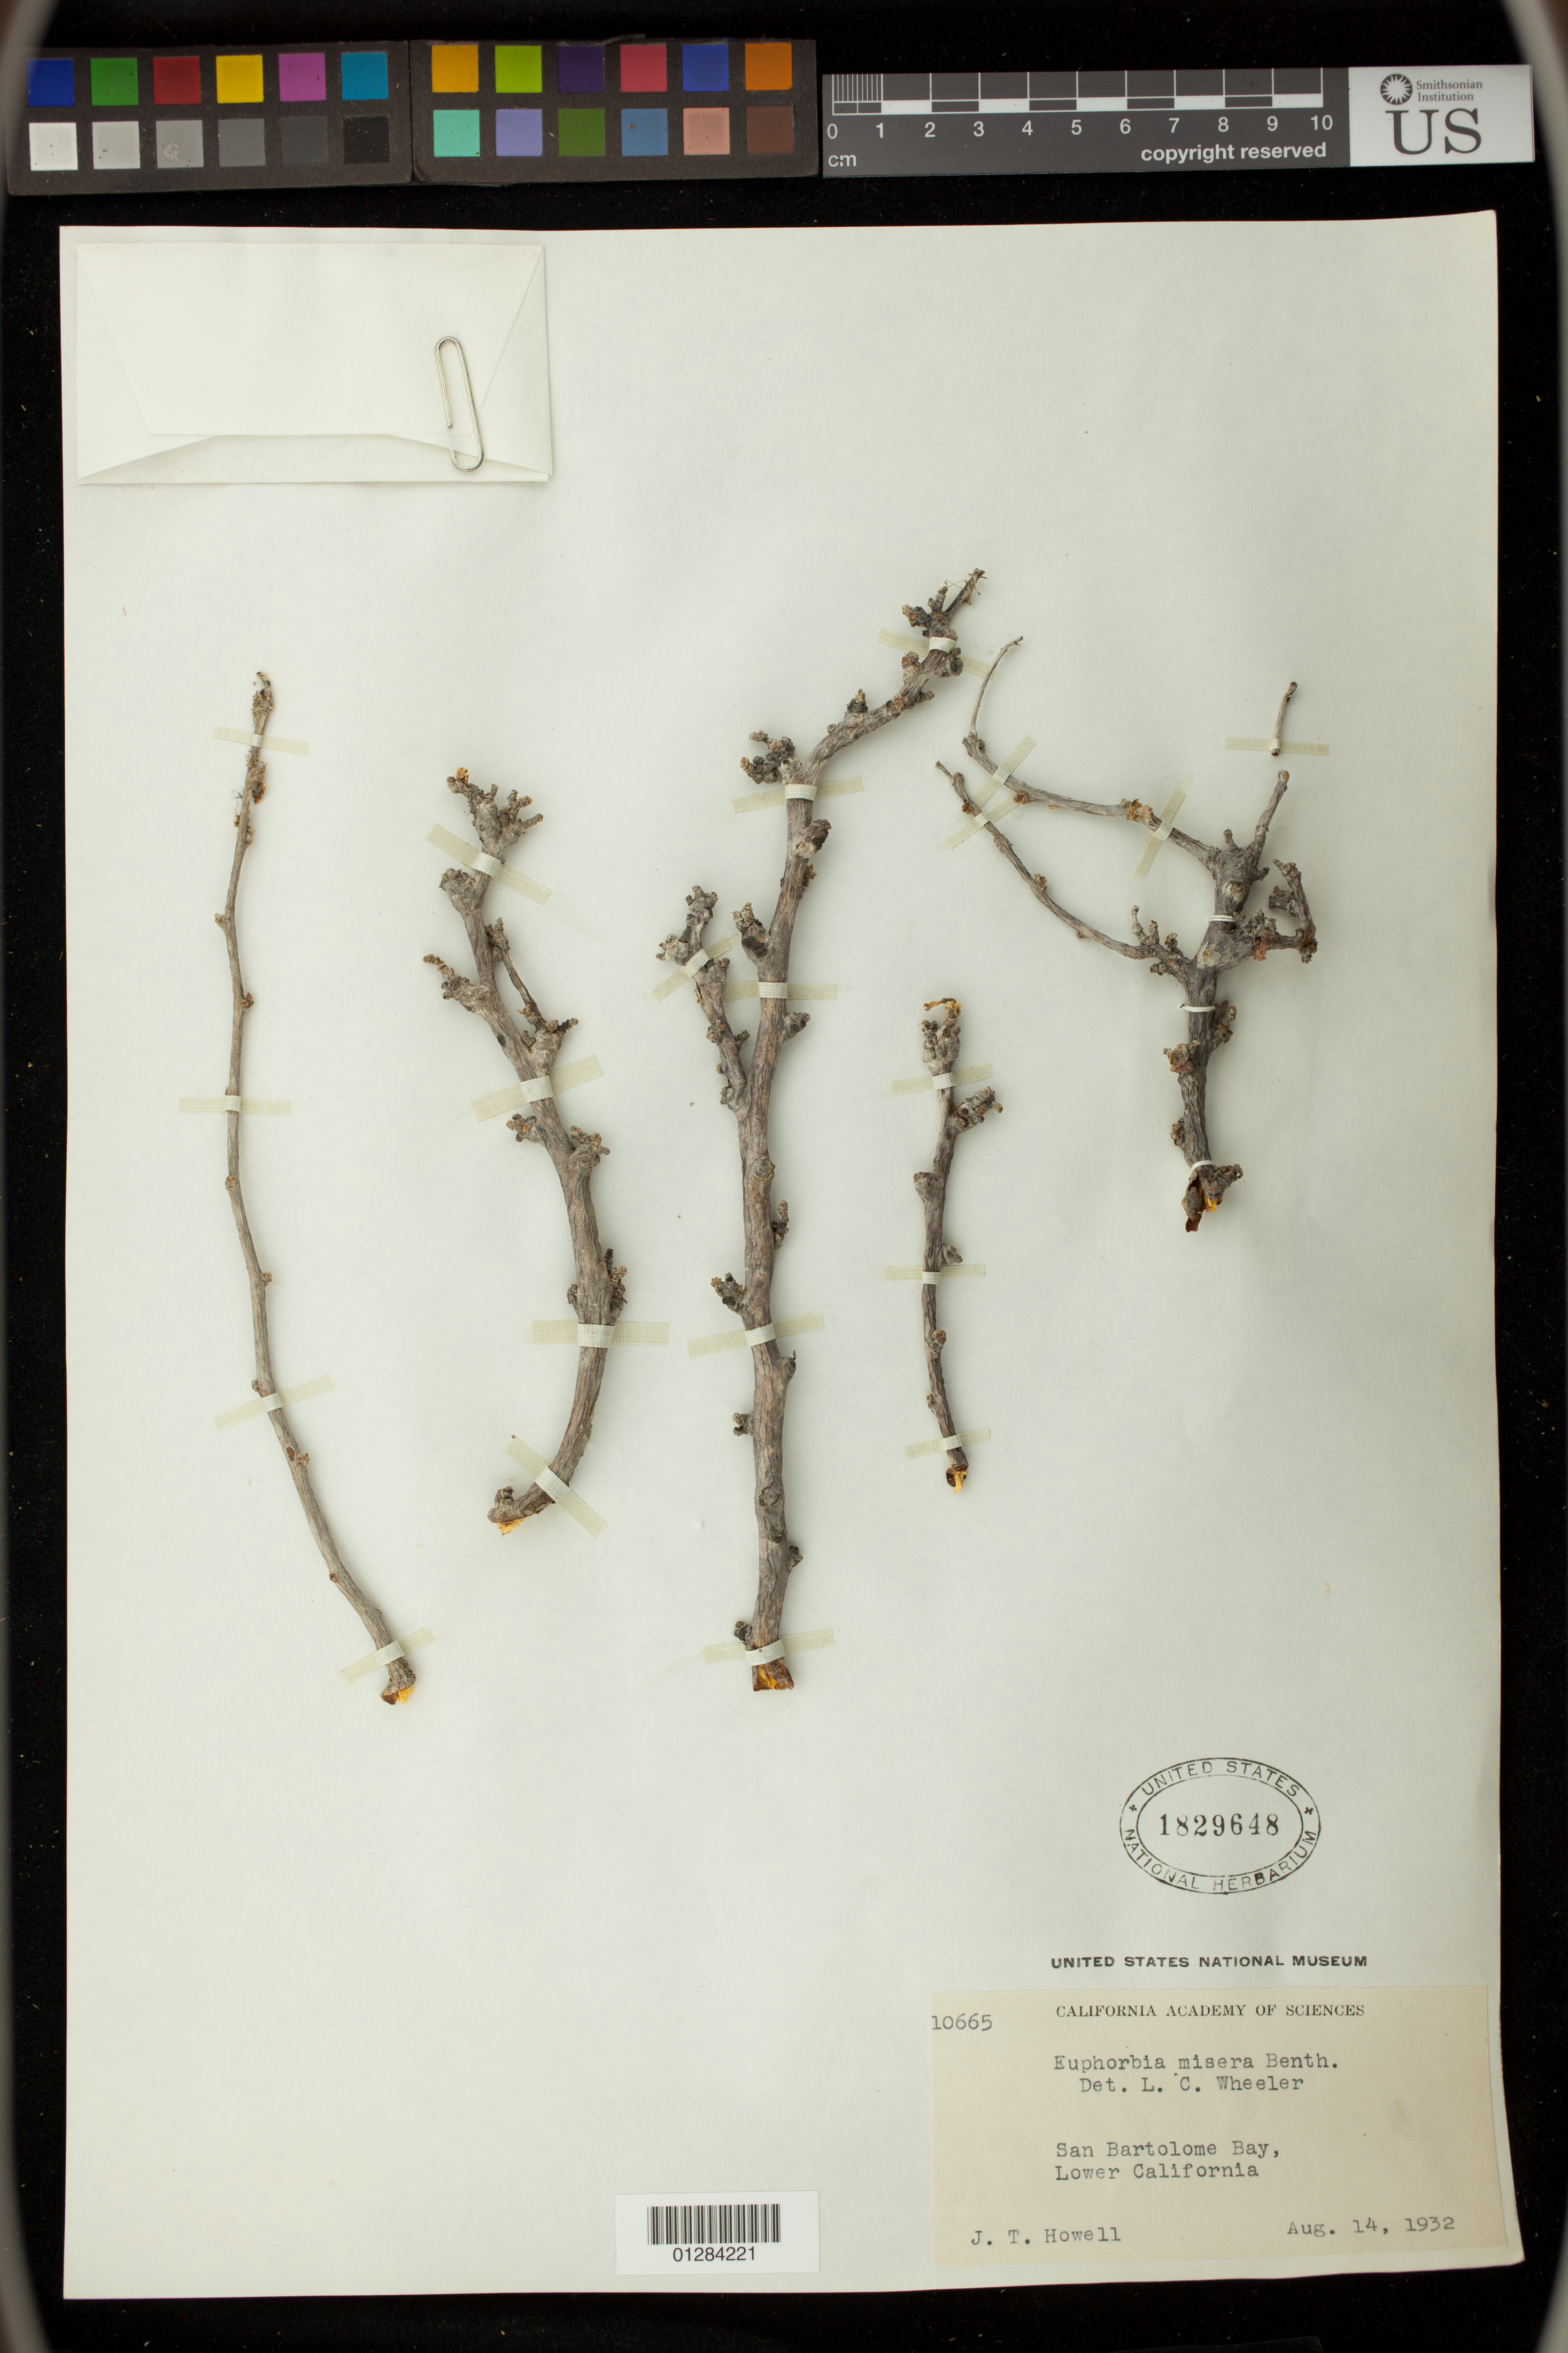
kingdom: Plantae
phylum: Tracheophyta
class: Magnoliopsida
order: Malpighiales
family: Euphorbiaceae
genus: Euphorbia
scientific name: Euphorbia misera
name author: Benth.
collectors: J. T. Howell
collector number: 10665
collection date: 1932-08-14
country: Mexico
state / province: Baja California Sur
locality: San Bartolome Bay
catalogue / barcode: US 1829648